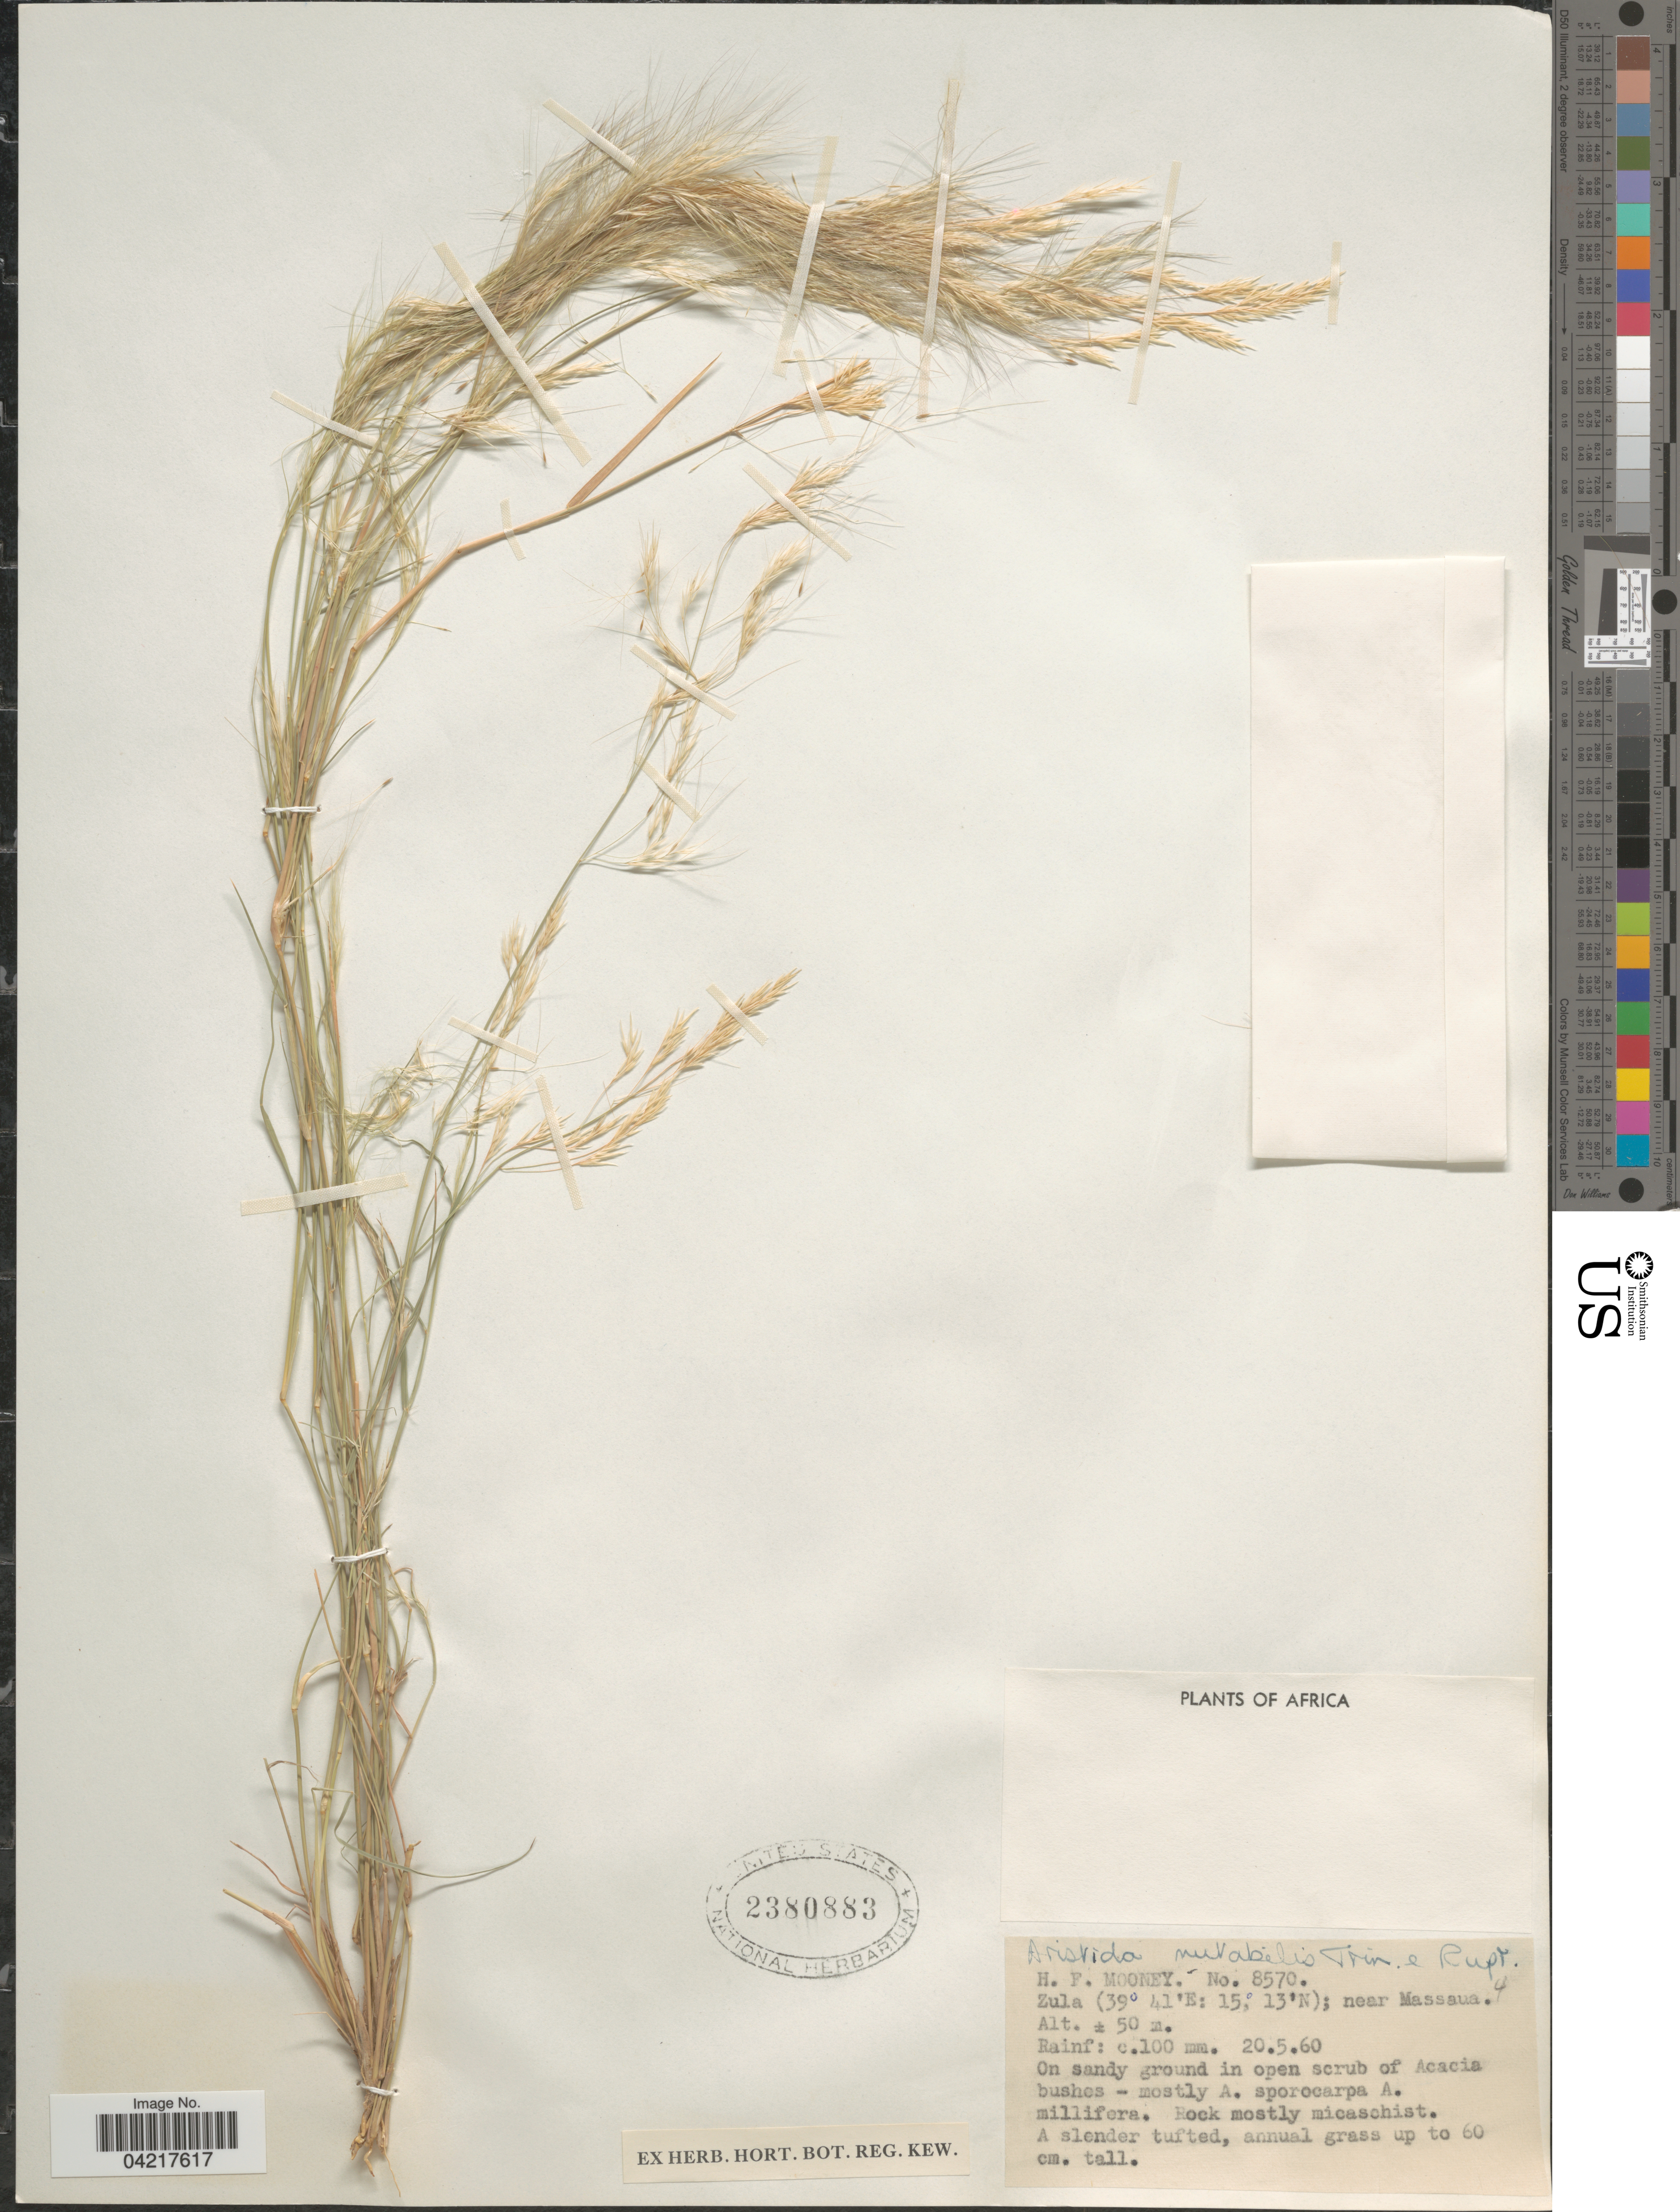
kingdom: Plantae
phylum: Tracheophyta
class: Liliopsida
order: Poales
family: Poaceae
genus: Aristida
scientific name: Aristida mutabilis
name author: Trin. & Rupr.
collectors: H. Mooney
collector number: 8570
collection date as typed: Transcribed d/m/y: 20/5/60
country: Eritrea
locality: Africa. Zula; near Massaua. On sandy ground in open scrub of Acacia bushes.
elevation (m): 50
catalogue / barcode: US 2380883